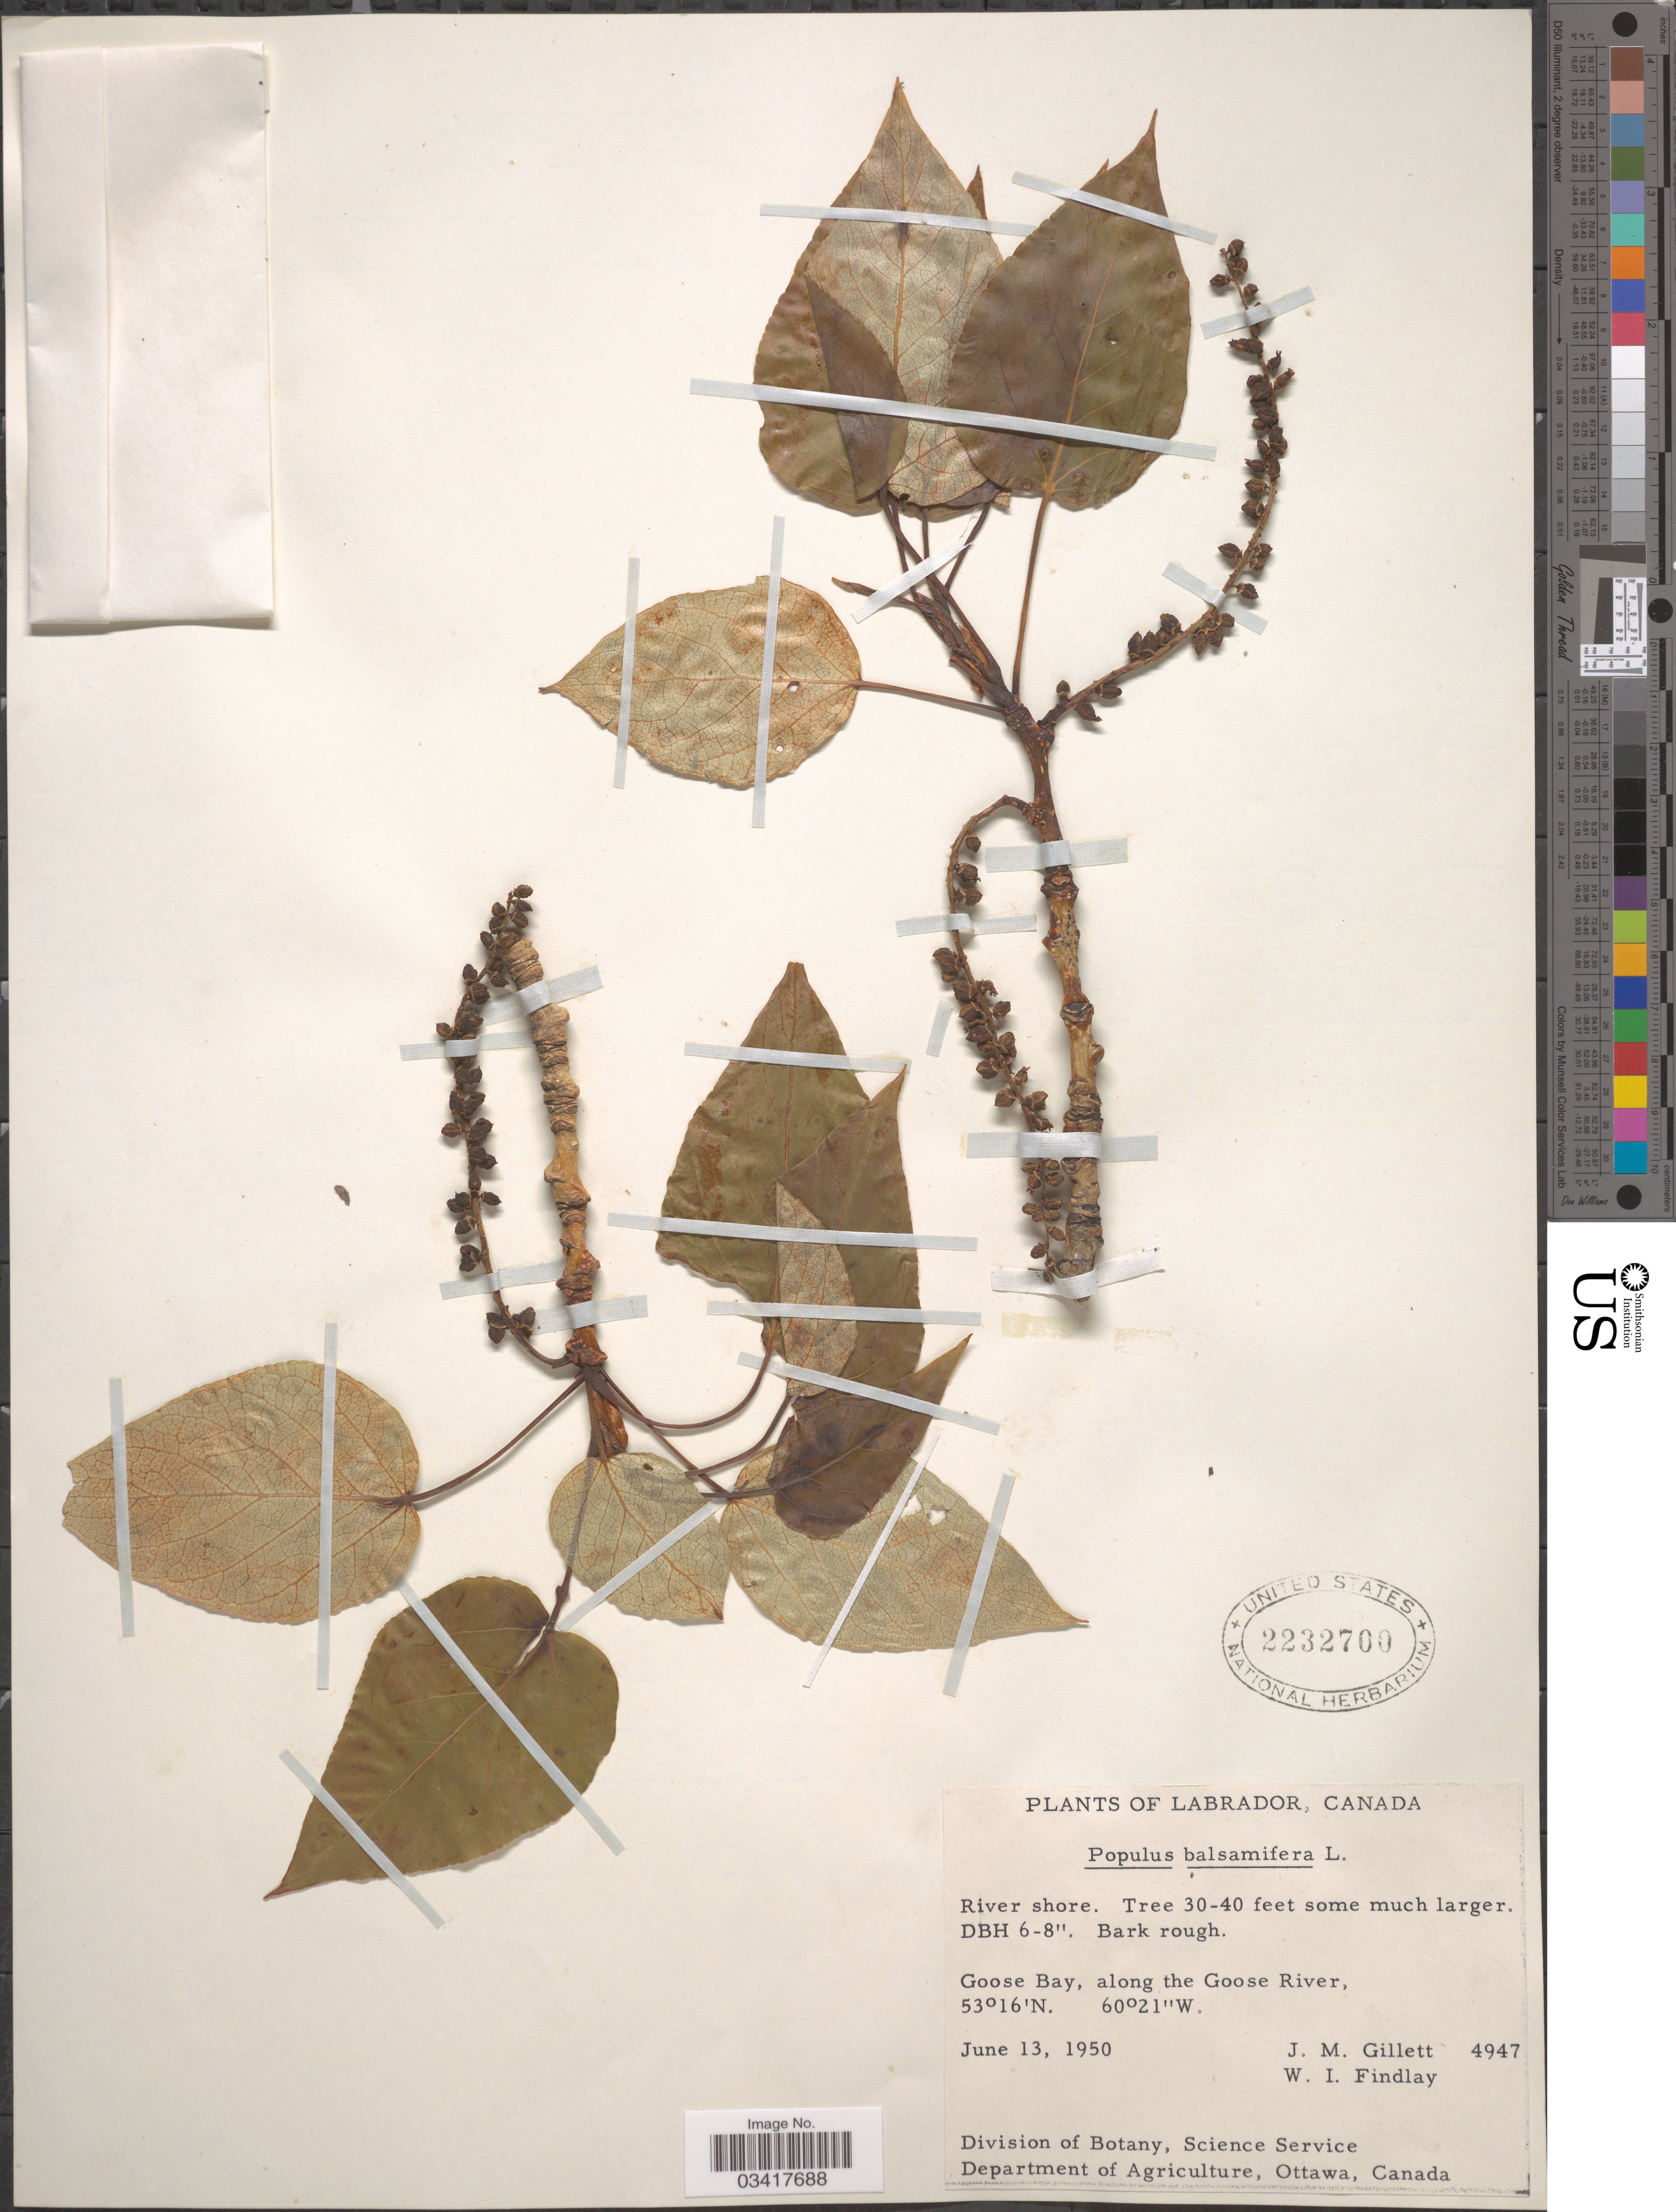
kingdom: Plantae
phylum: Tracheophyta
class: Magnoliopsida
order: Malpighiales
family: Salicaceae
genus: Populus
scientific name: Populus balsamifera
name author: L.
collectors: J. M. Gillett & W. Findlay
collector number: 4947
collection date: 1950-06-13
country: Canada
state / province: Newfoundland and Labrador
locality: Labrador. Goose Bay, along the Goose River.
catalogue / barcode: US 2232700